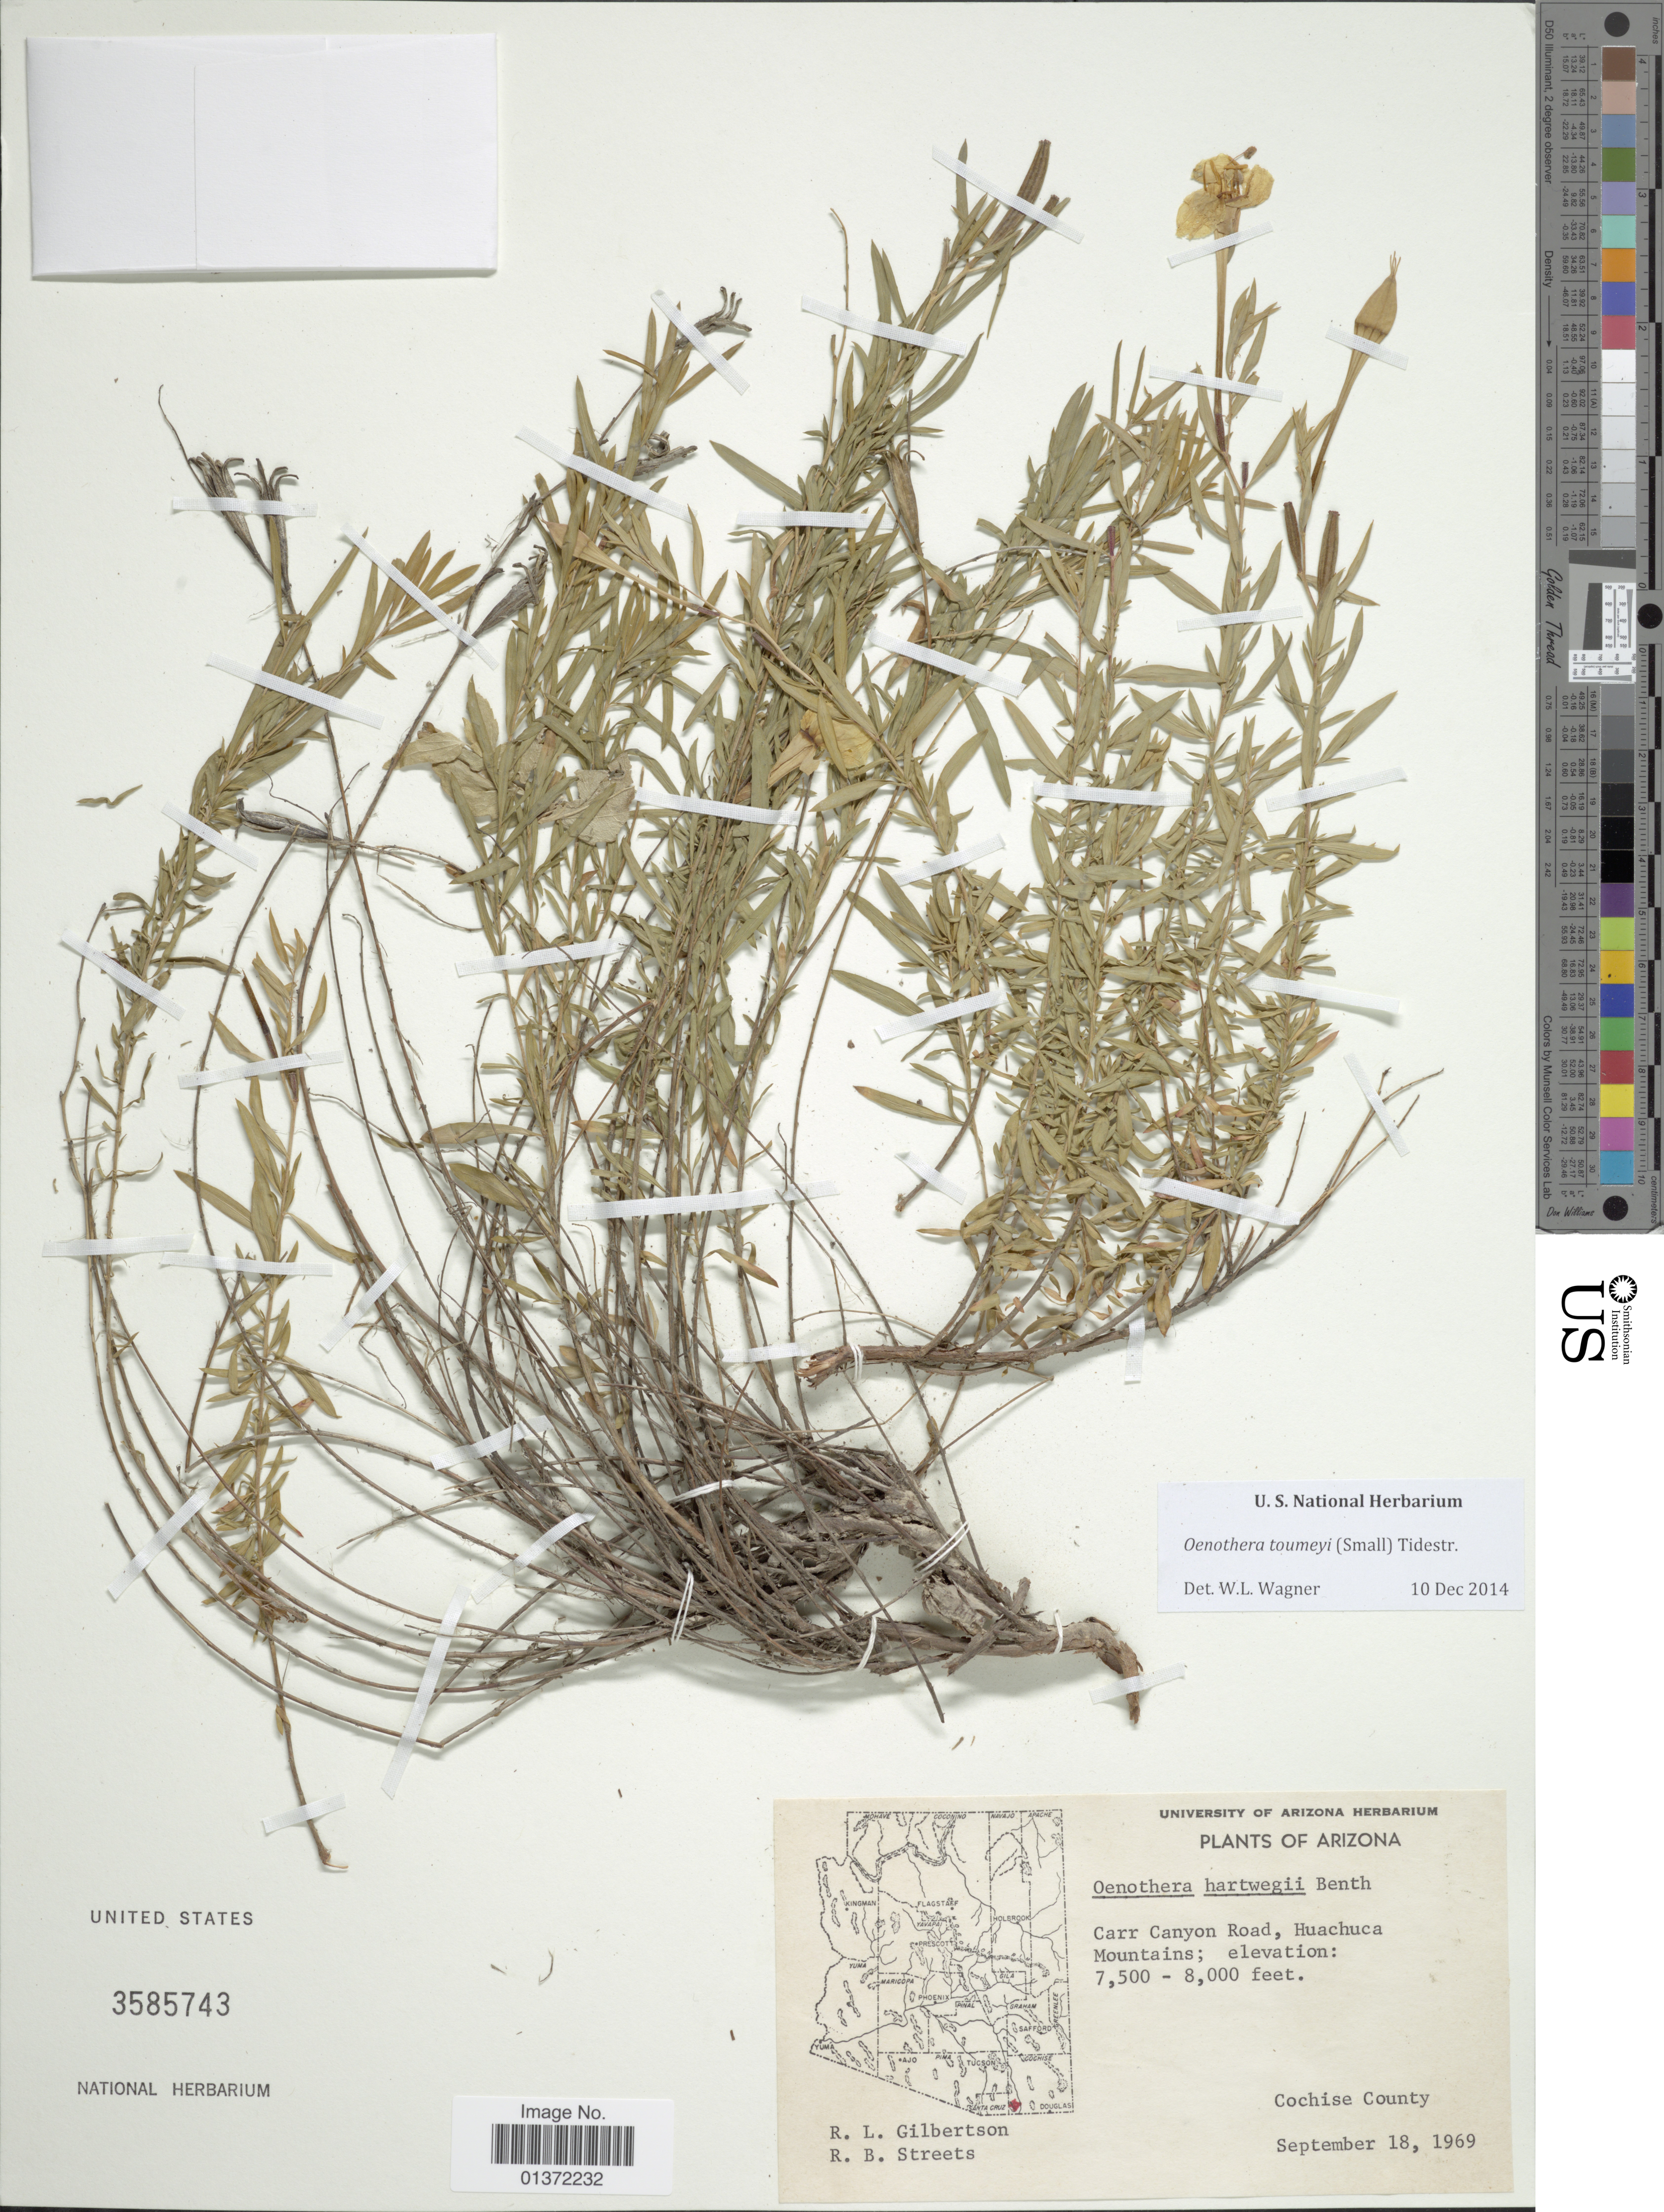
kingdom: Plantae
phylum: Tracheophyta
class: Magnoliopsida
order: Myrtales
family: Onagraceae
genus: Oenothera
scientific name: Oenothera toumeyi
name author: (Small) Tidestr.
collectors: R. Gilbertson & R. Streets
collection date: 1969-09-18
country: United States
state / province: Arizona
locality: Carr Canyon Road, Huachuca Mountains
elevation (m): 2134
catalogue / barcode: US 3585743